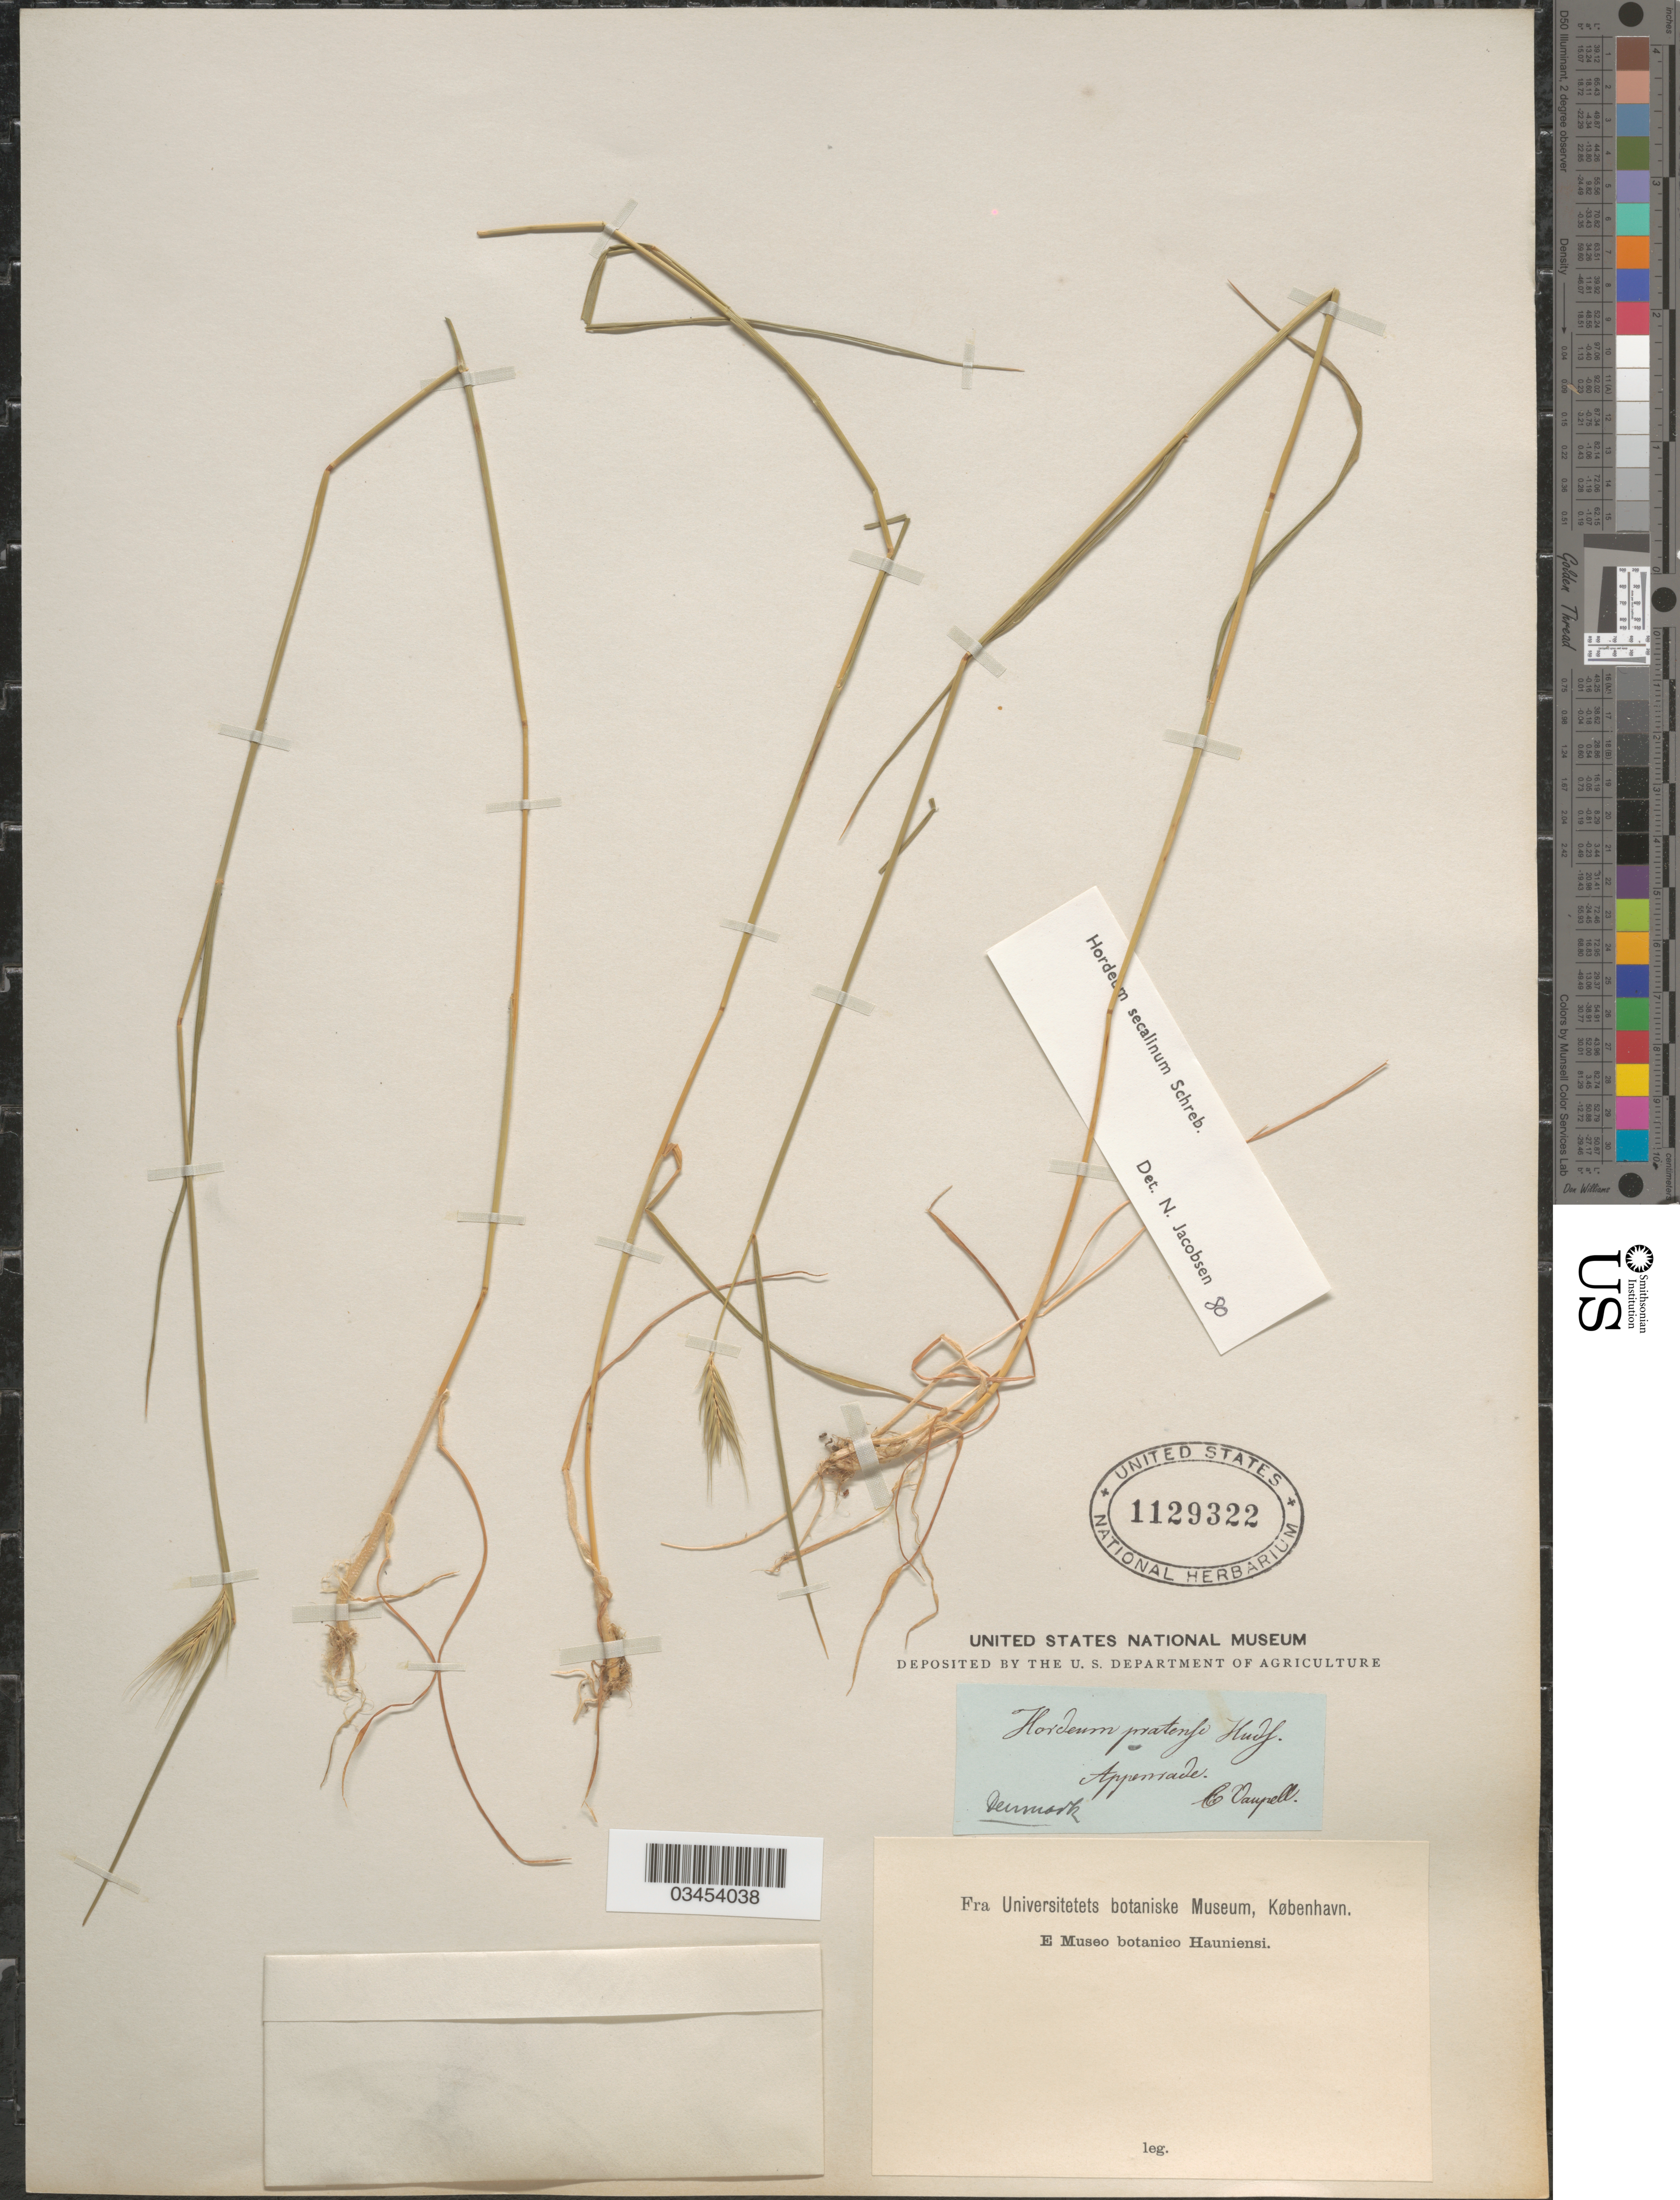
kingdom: Plantae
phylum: Tracheophyta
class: Liliopsida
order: Poales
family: Poaceae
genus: Hordeum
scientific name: Hordeum secalinum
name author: Schreb.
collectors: C. Vaupell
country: Denmark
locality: Appenrade.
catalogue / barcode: US 1129322